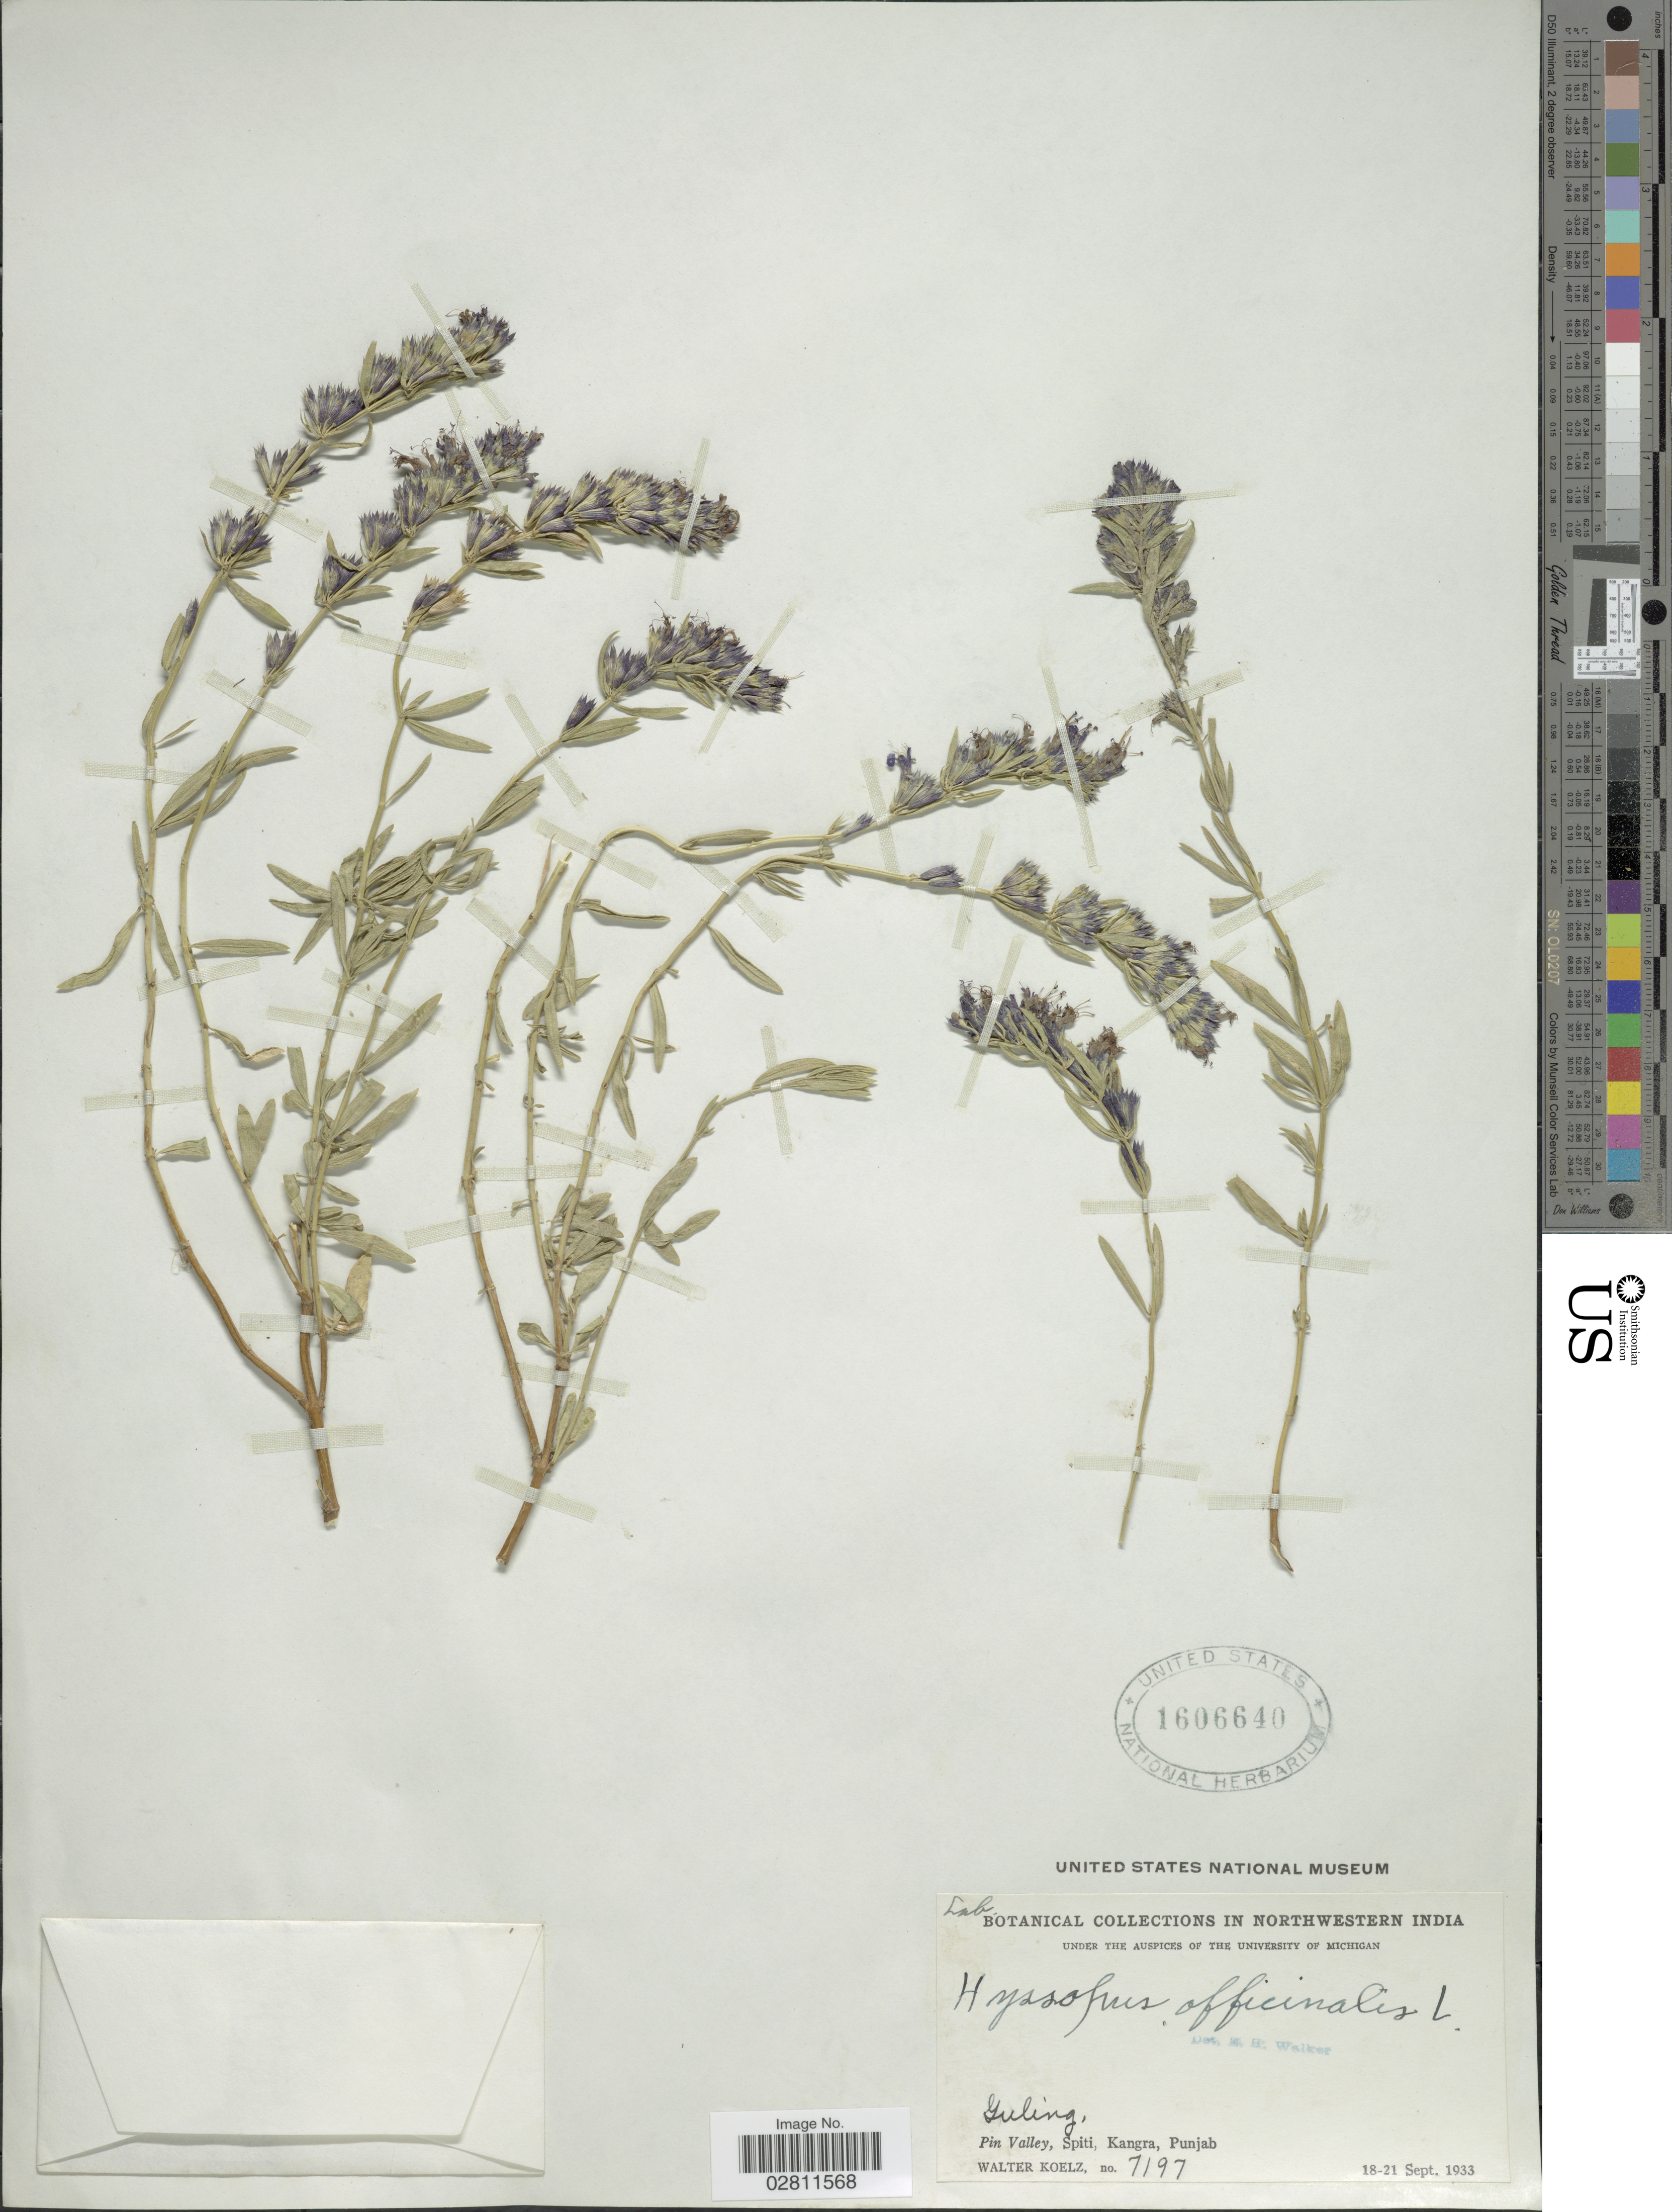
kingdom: Plantae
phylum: Tracheophyta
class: Magnoliopsida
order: Lamiales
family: Lamiaceae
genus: Hyssopus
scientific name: Hyssopus officinalis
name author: L.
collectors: W. N. Koelz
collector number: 7197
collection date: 1933-09-18/1933-09-21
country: India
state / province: Punjab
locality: Northwestern India. Guling, Pin Valley, Spiti, Kangra.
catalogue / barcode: US 1606640